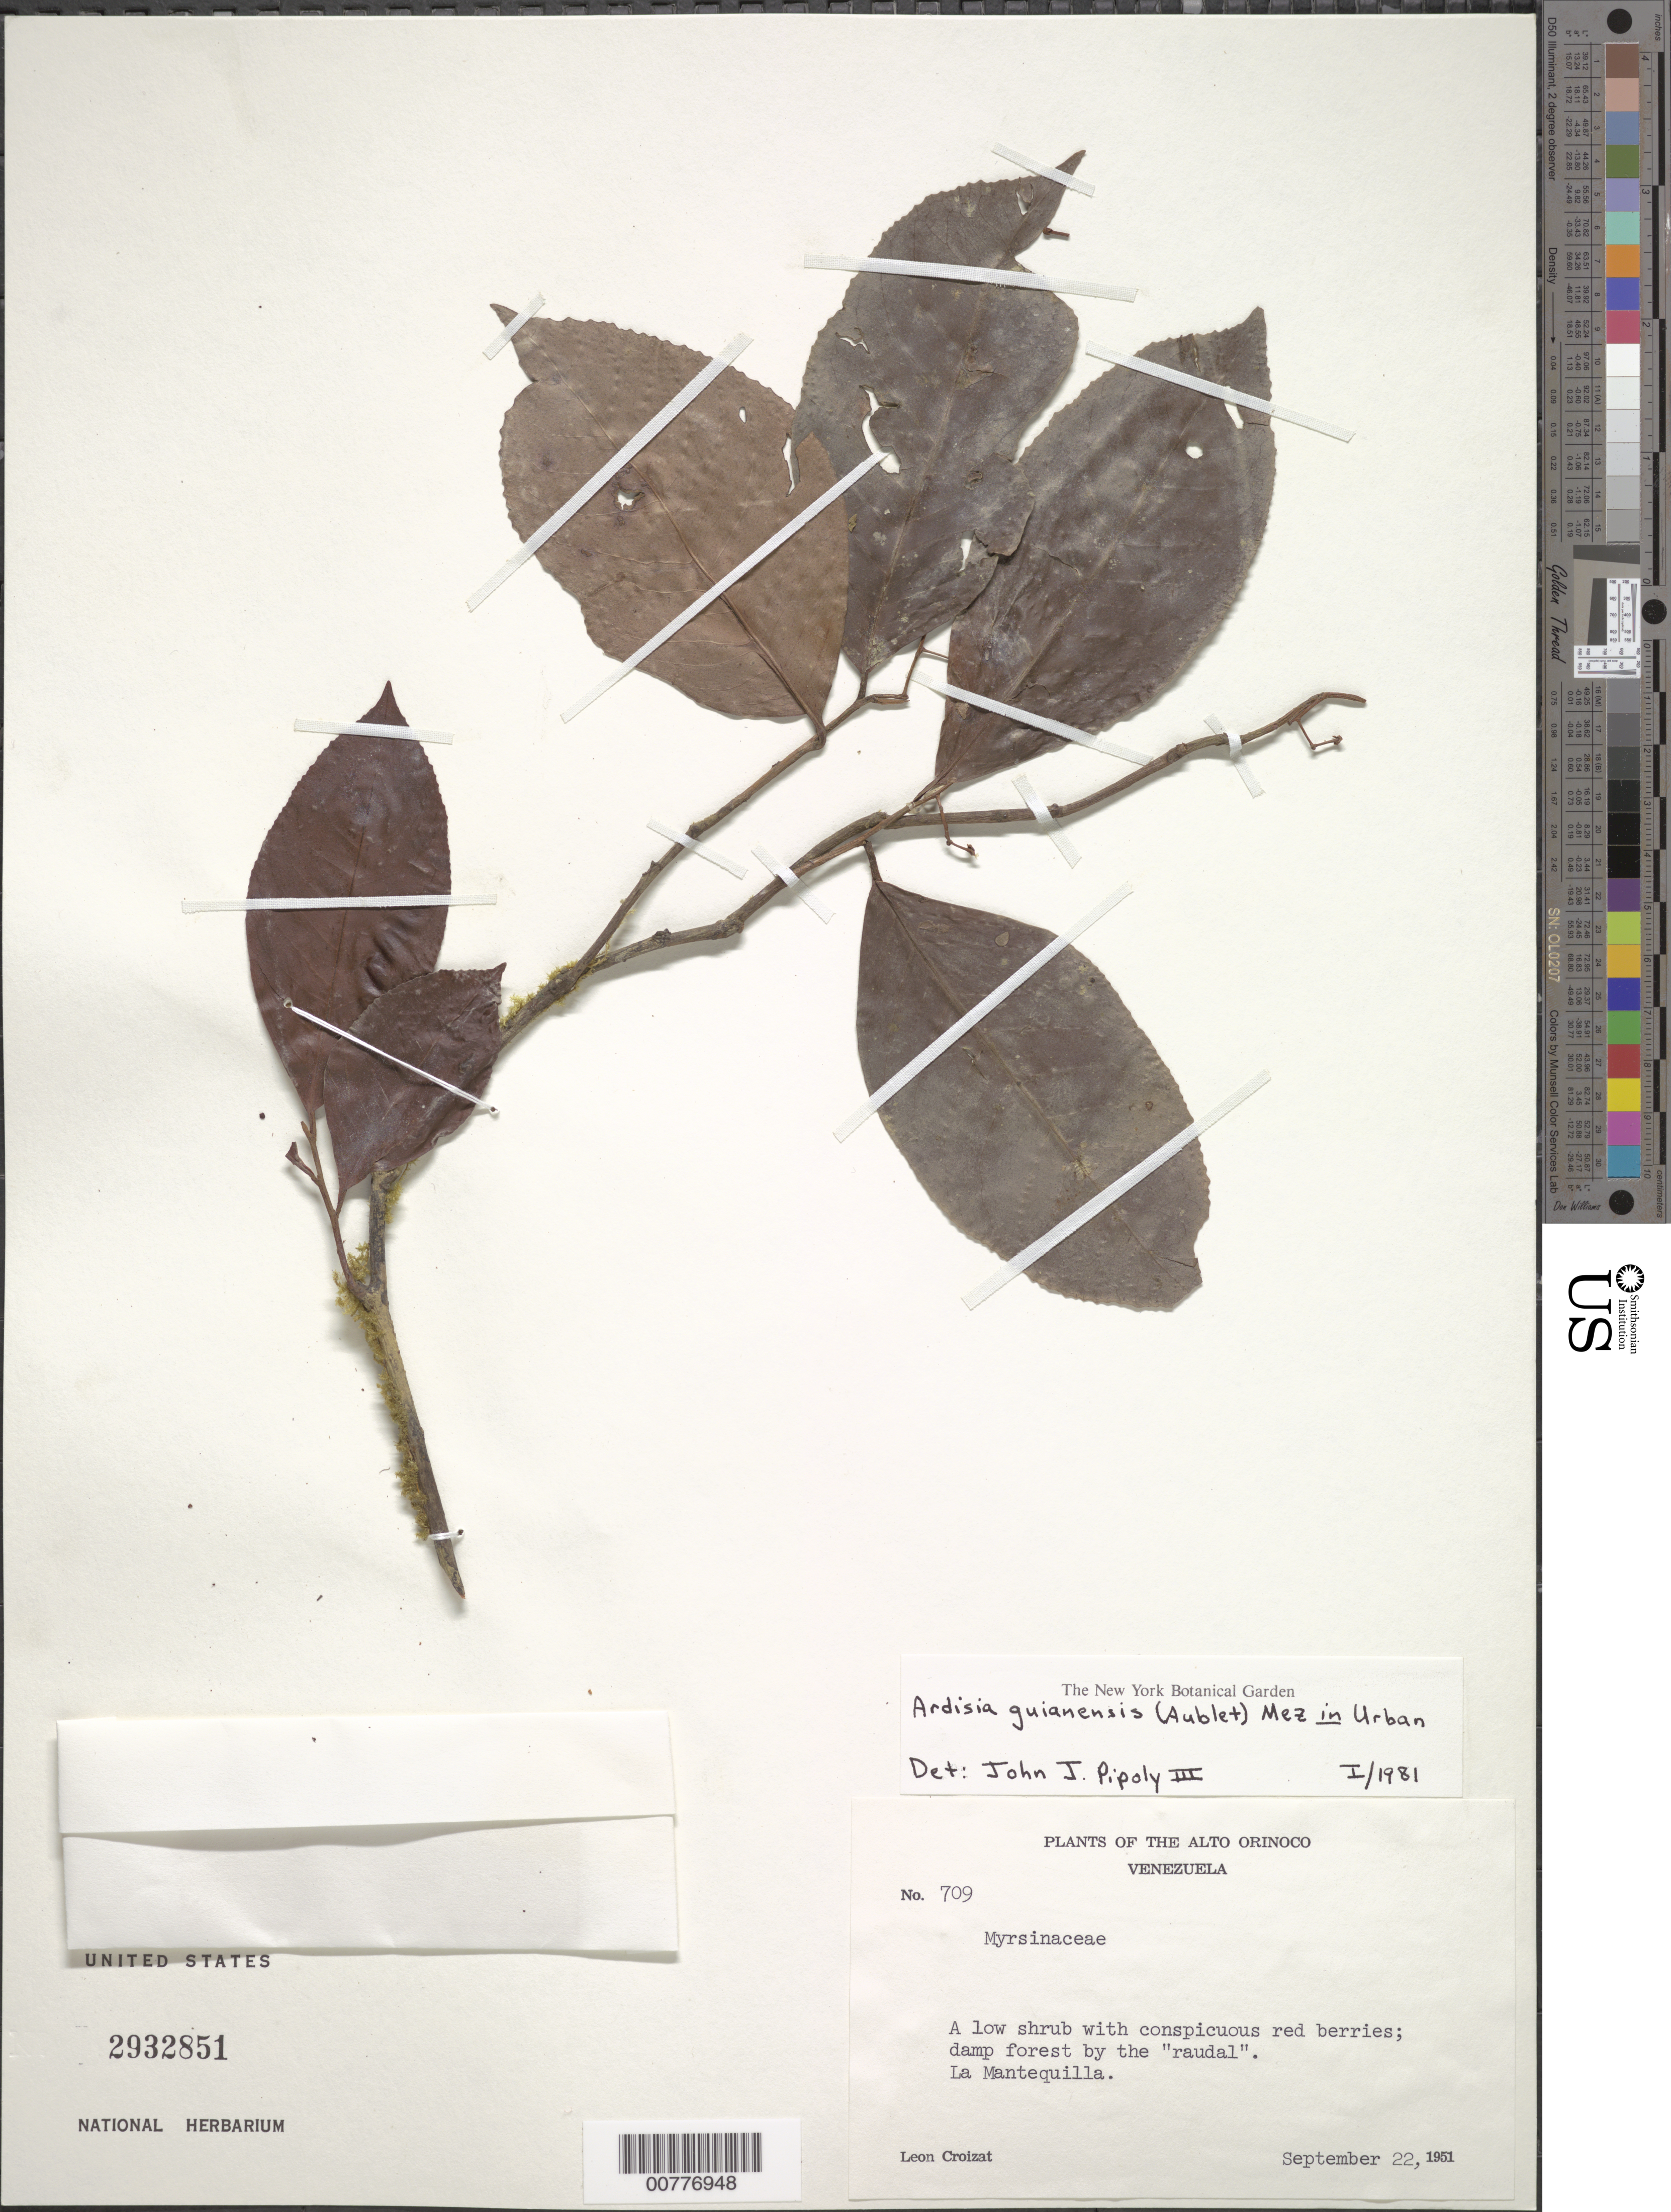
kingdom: Plantae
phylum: Tracheophyta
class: Magnoliopsida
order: Ericales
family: Primulaceae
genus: Ardisia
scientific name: Ardisia guianensis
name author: (Aubl.) Mez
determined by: Pipoly, J. J., III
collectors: L. C. M. Croizat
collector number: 709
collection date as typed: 22-Sep-51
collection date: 1951-09-22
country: Venezuela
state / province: Amazonas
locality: Alto Orinoco, La Mantequilla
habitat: Damp forest by the raudal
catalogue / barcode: US 2932851